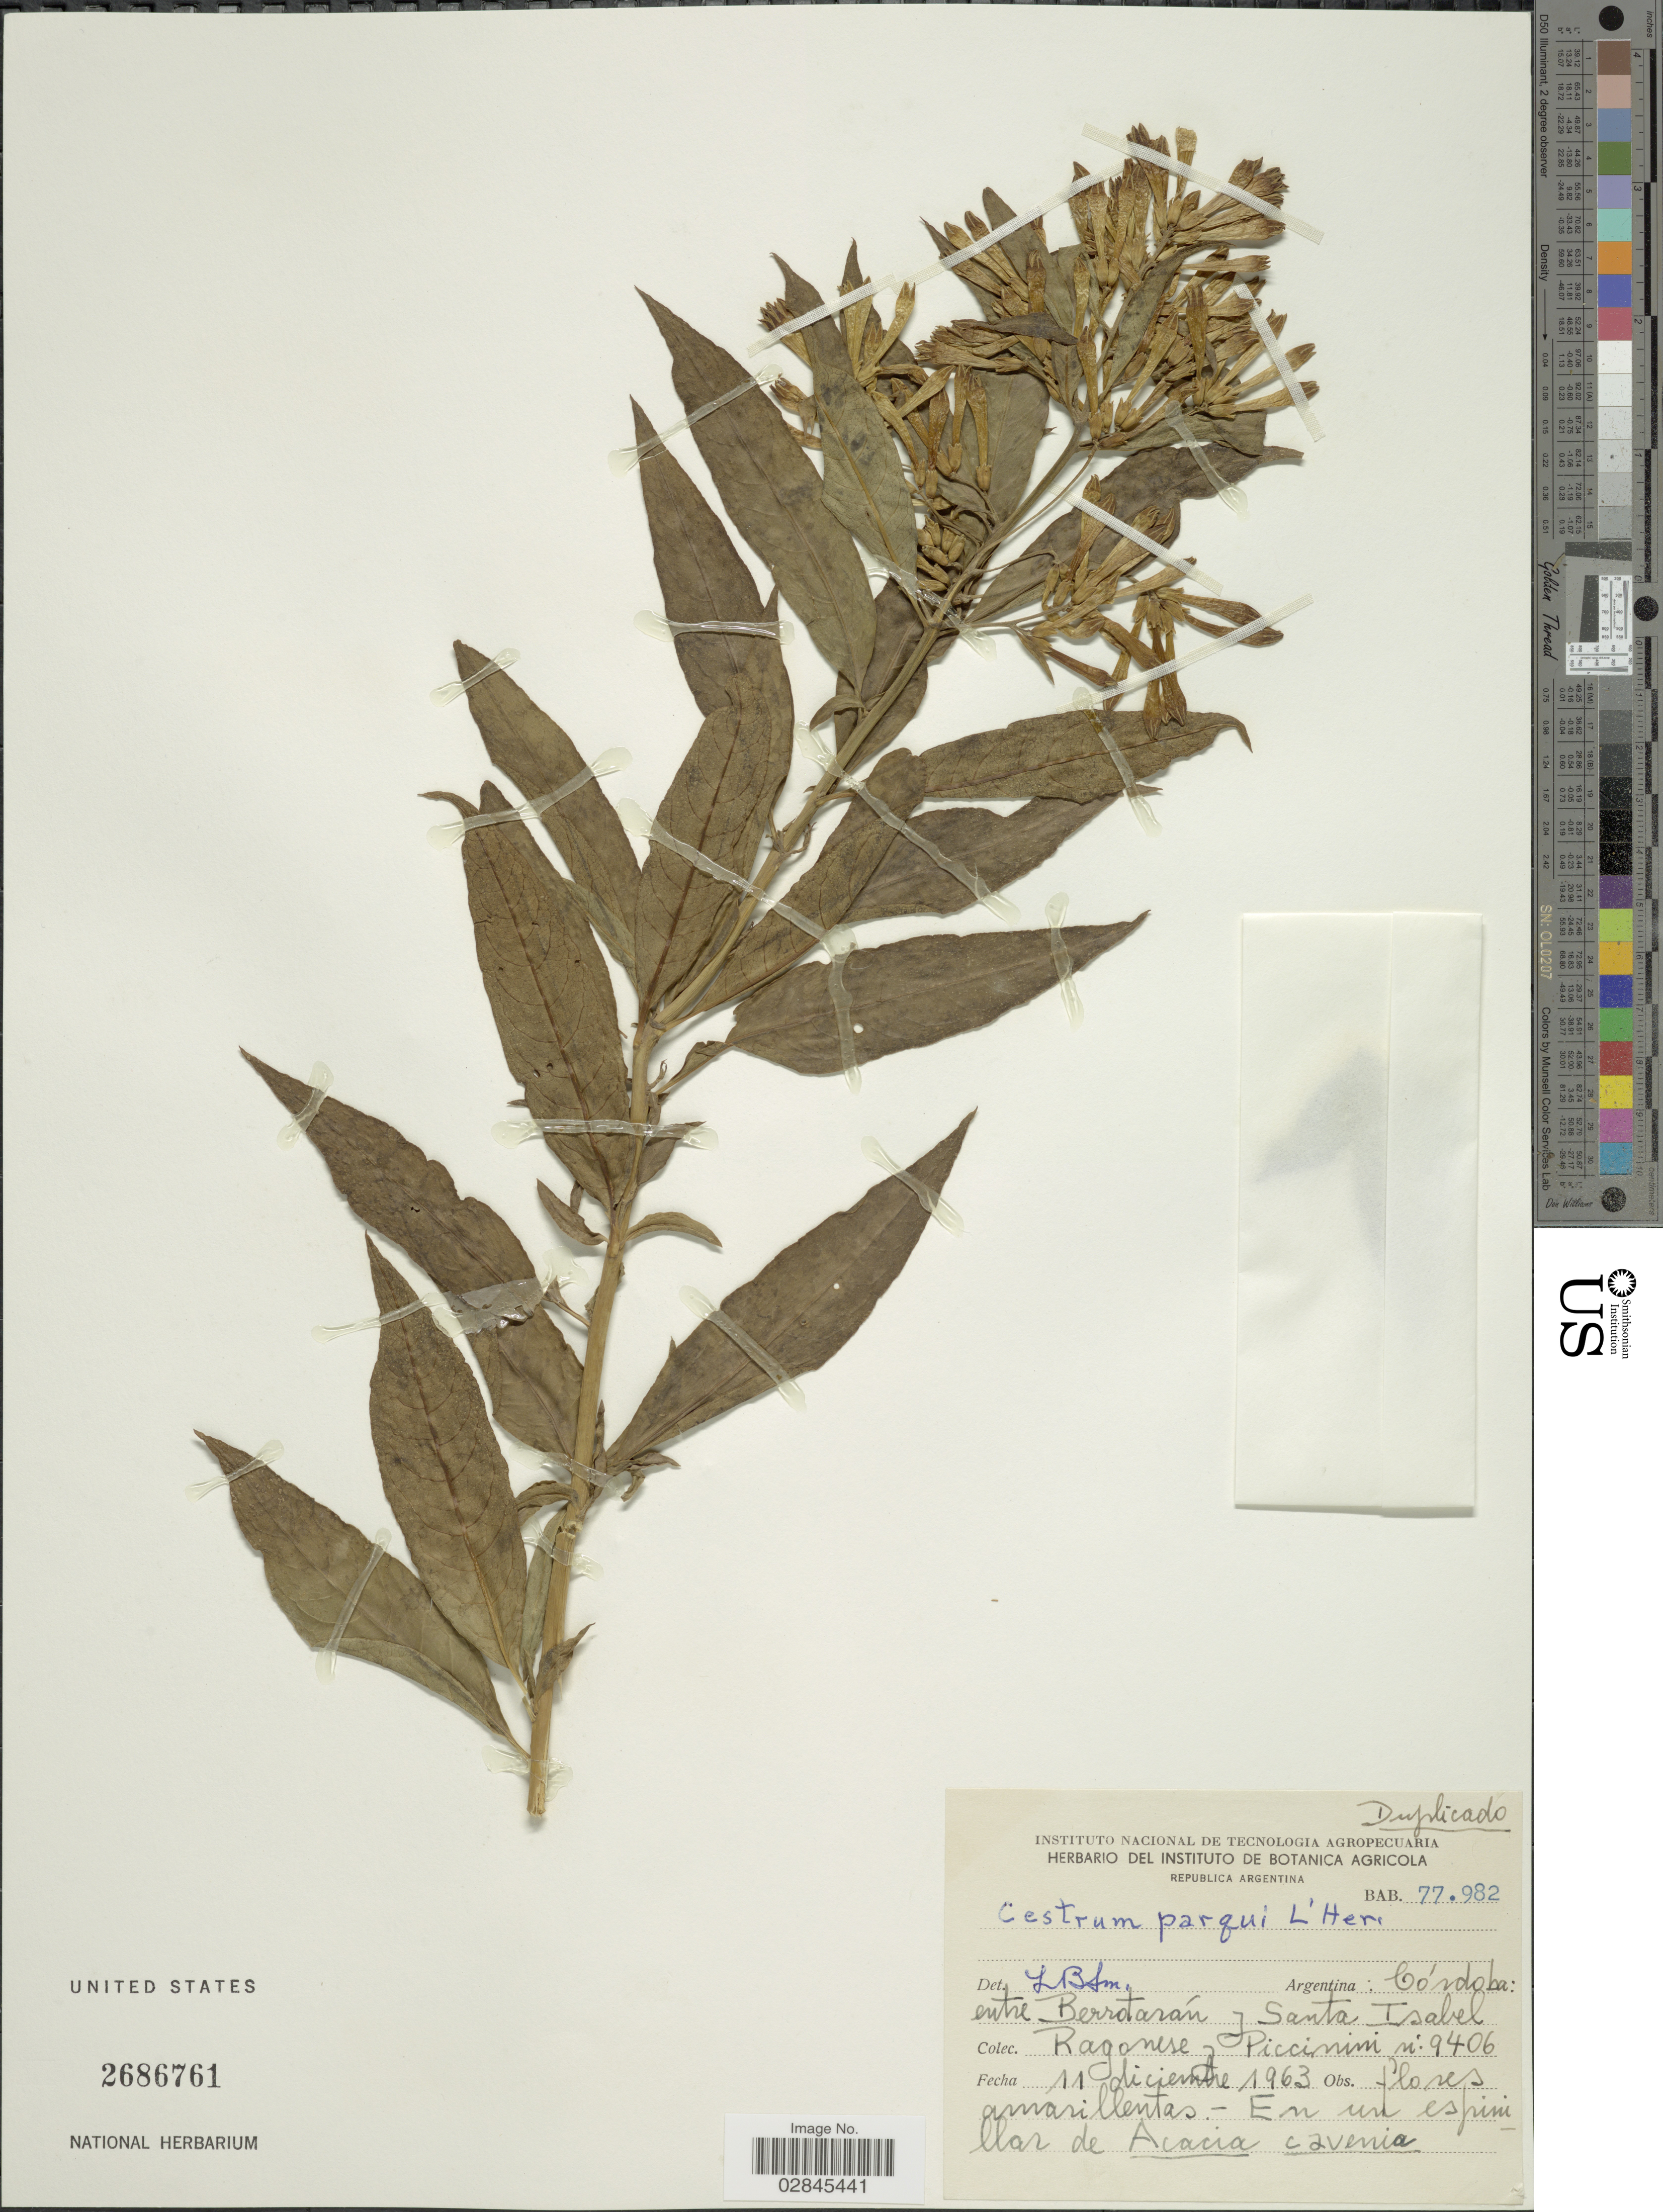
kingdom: Plantae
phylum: Tracheophyta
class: Magnoliopsida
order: Solanales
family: Solanaceae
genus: Cestrum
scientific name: Cestrum parqui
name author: L'Hér.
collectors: Ragonese, -- & Piccinini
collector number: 9406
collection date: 1963-12-11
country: Argentina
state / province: Cordoba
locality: Entre Berrotarán y Santa Isabel.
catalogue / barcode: US 2686761